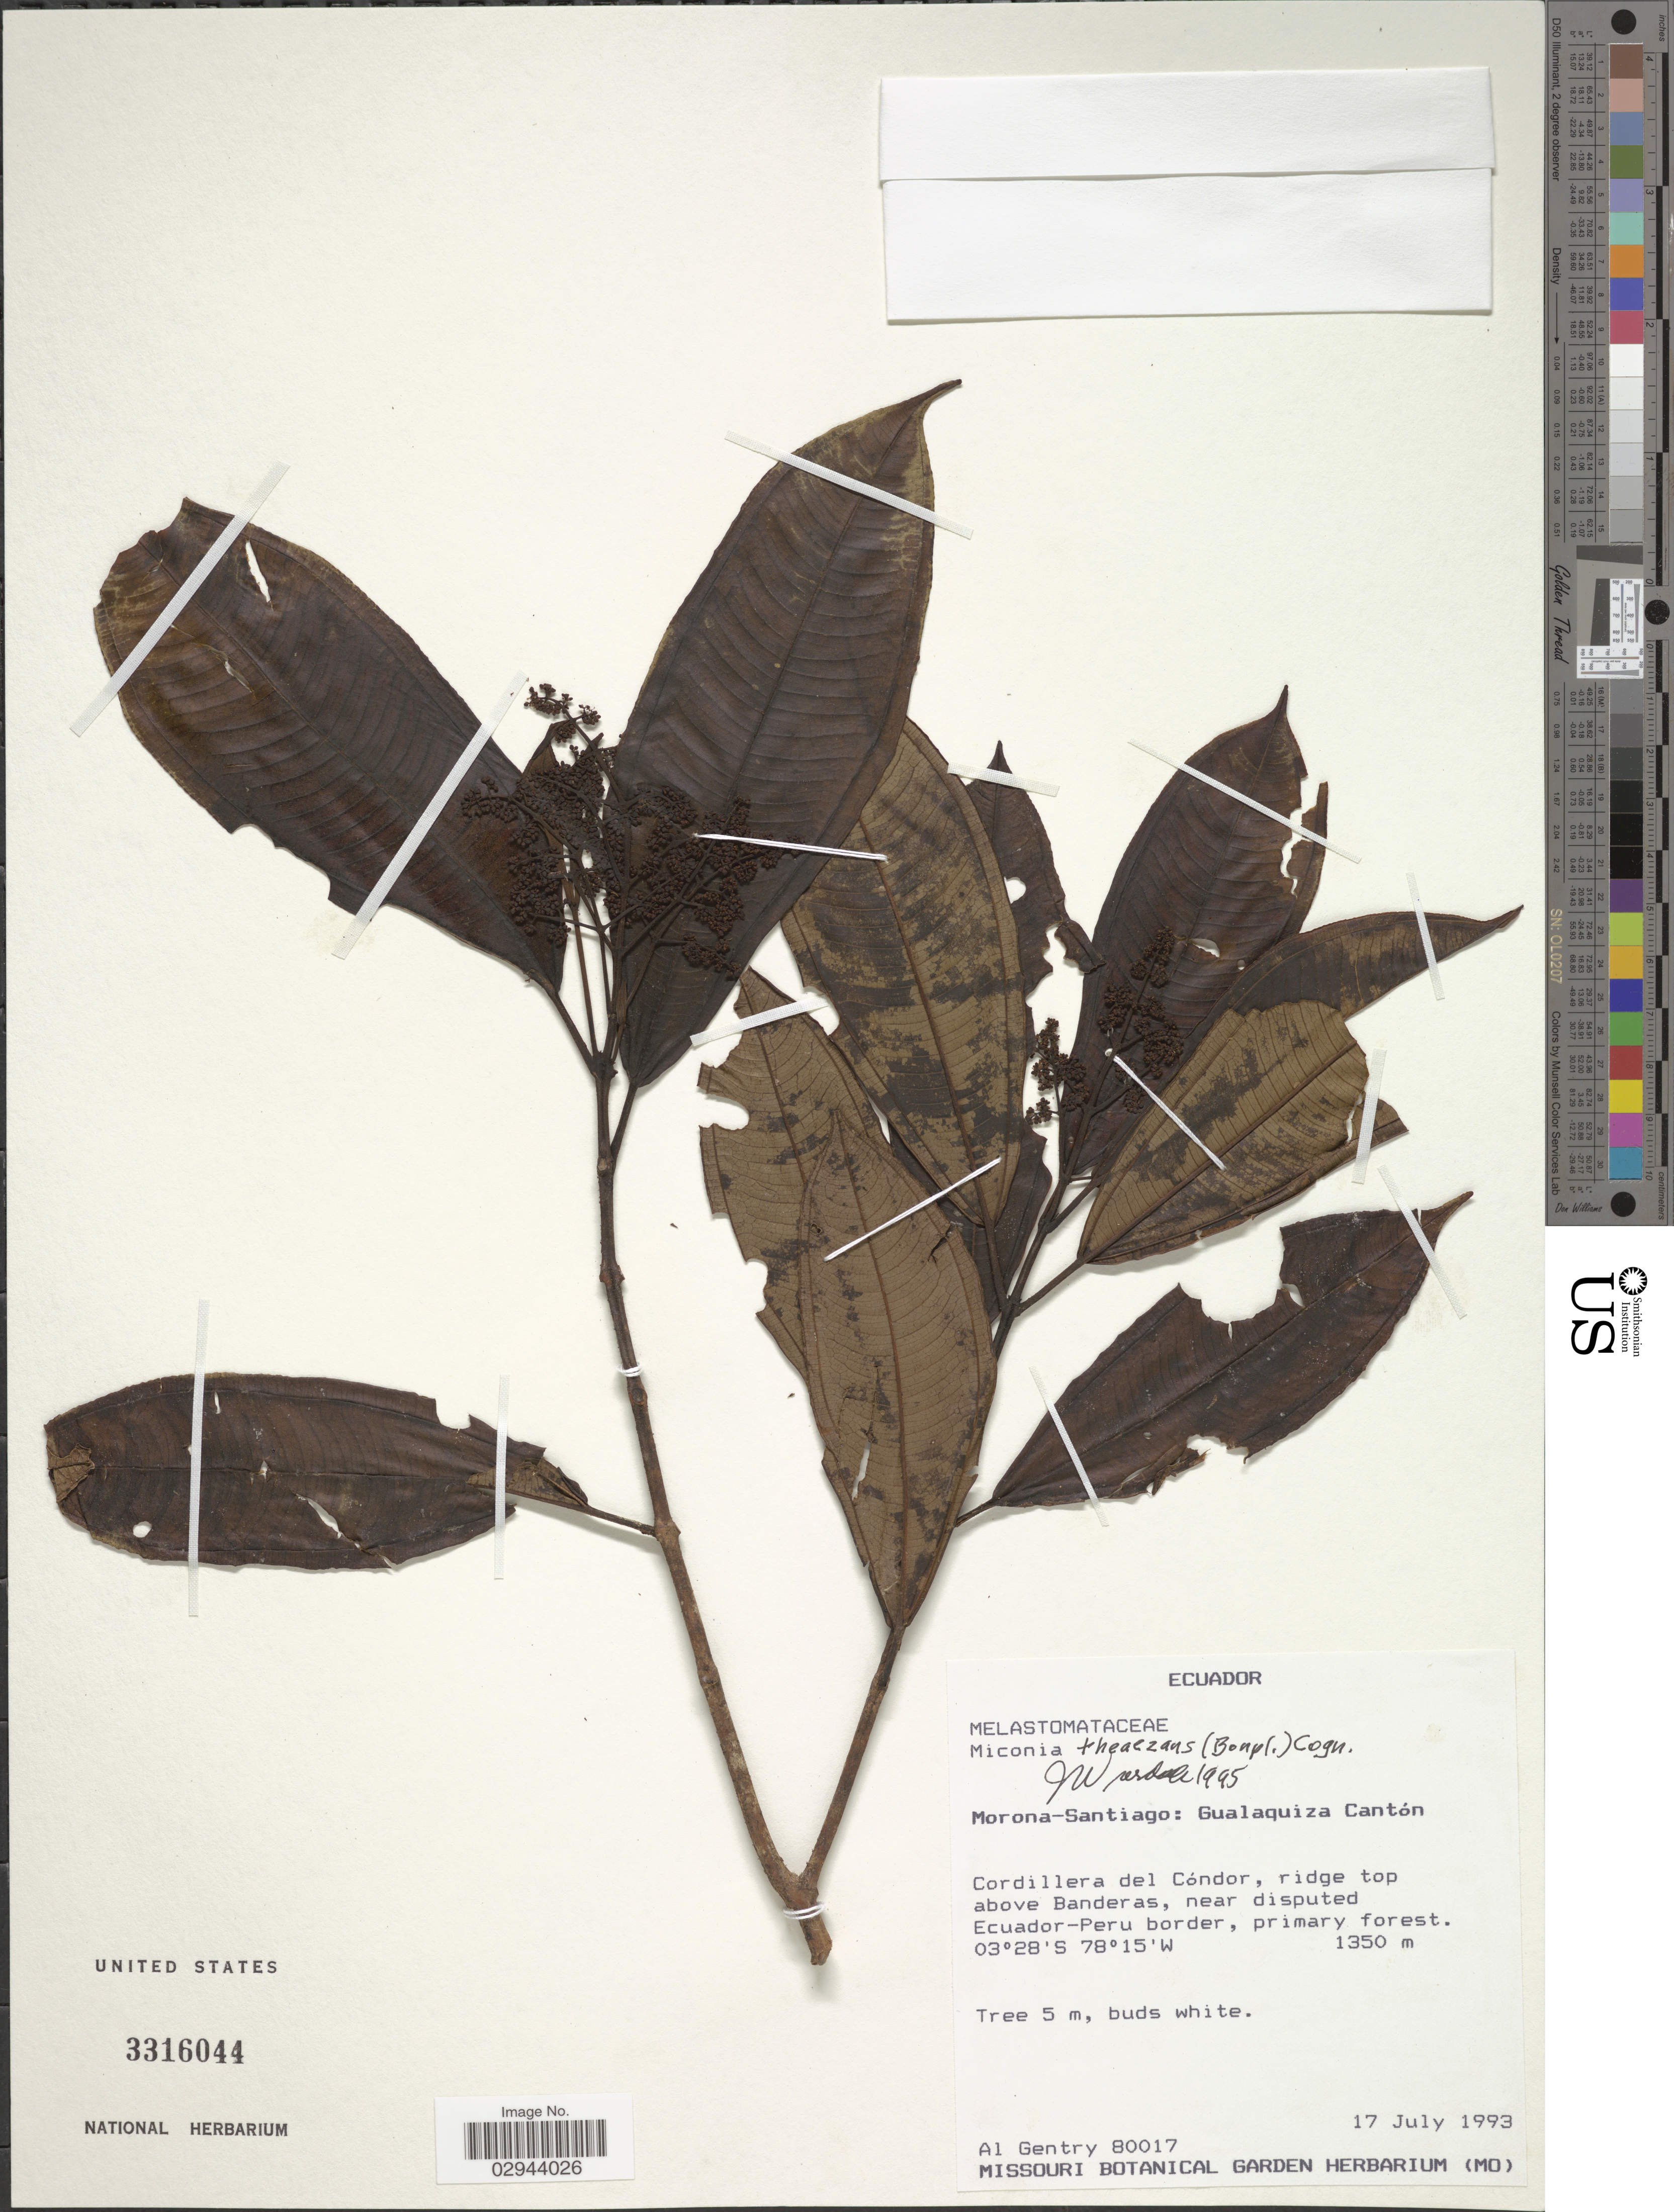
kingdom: Plantae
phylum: Tracheophyta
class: Magnoliopsida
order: Myrtales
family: Melastomataceae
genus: Miconia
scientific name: Miconia theizans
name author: (Bonpl.) Cogn.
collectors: A. H. Gentry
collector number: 80017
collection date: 1993-07-17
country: Ecuador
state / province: Morona-Santiago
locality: Gualaquiza Cantón, Cordillera del Cóndor, ridge top above Banderas, near disputed Ecuador-Peru border.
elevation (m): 1350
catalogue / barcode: US 3316044